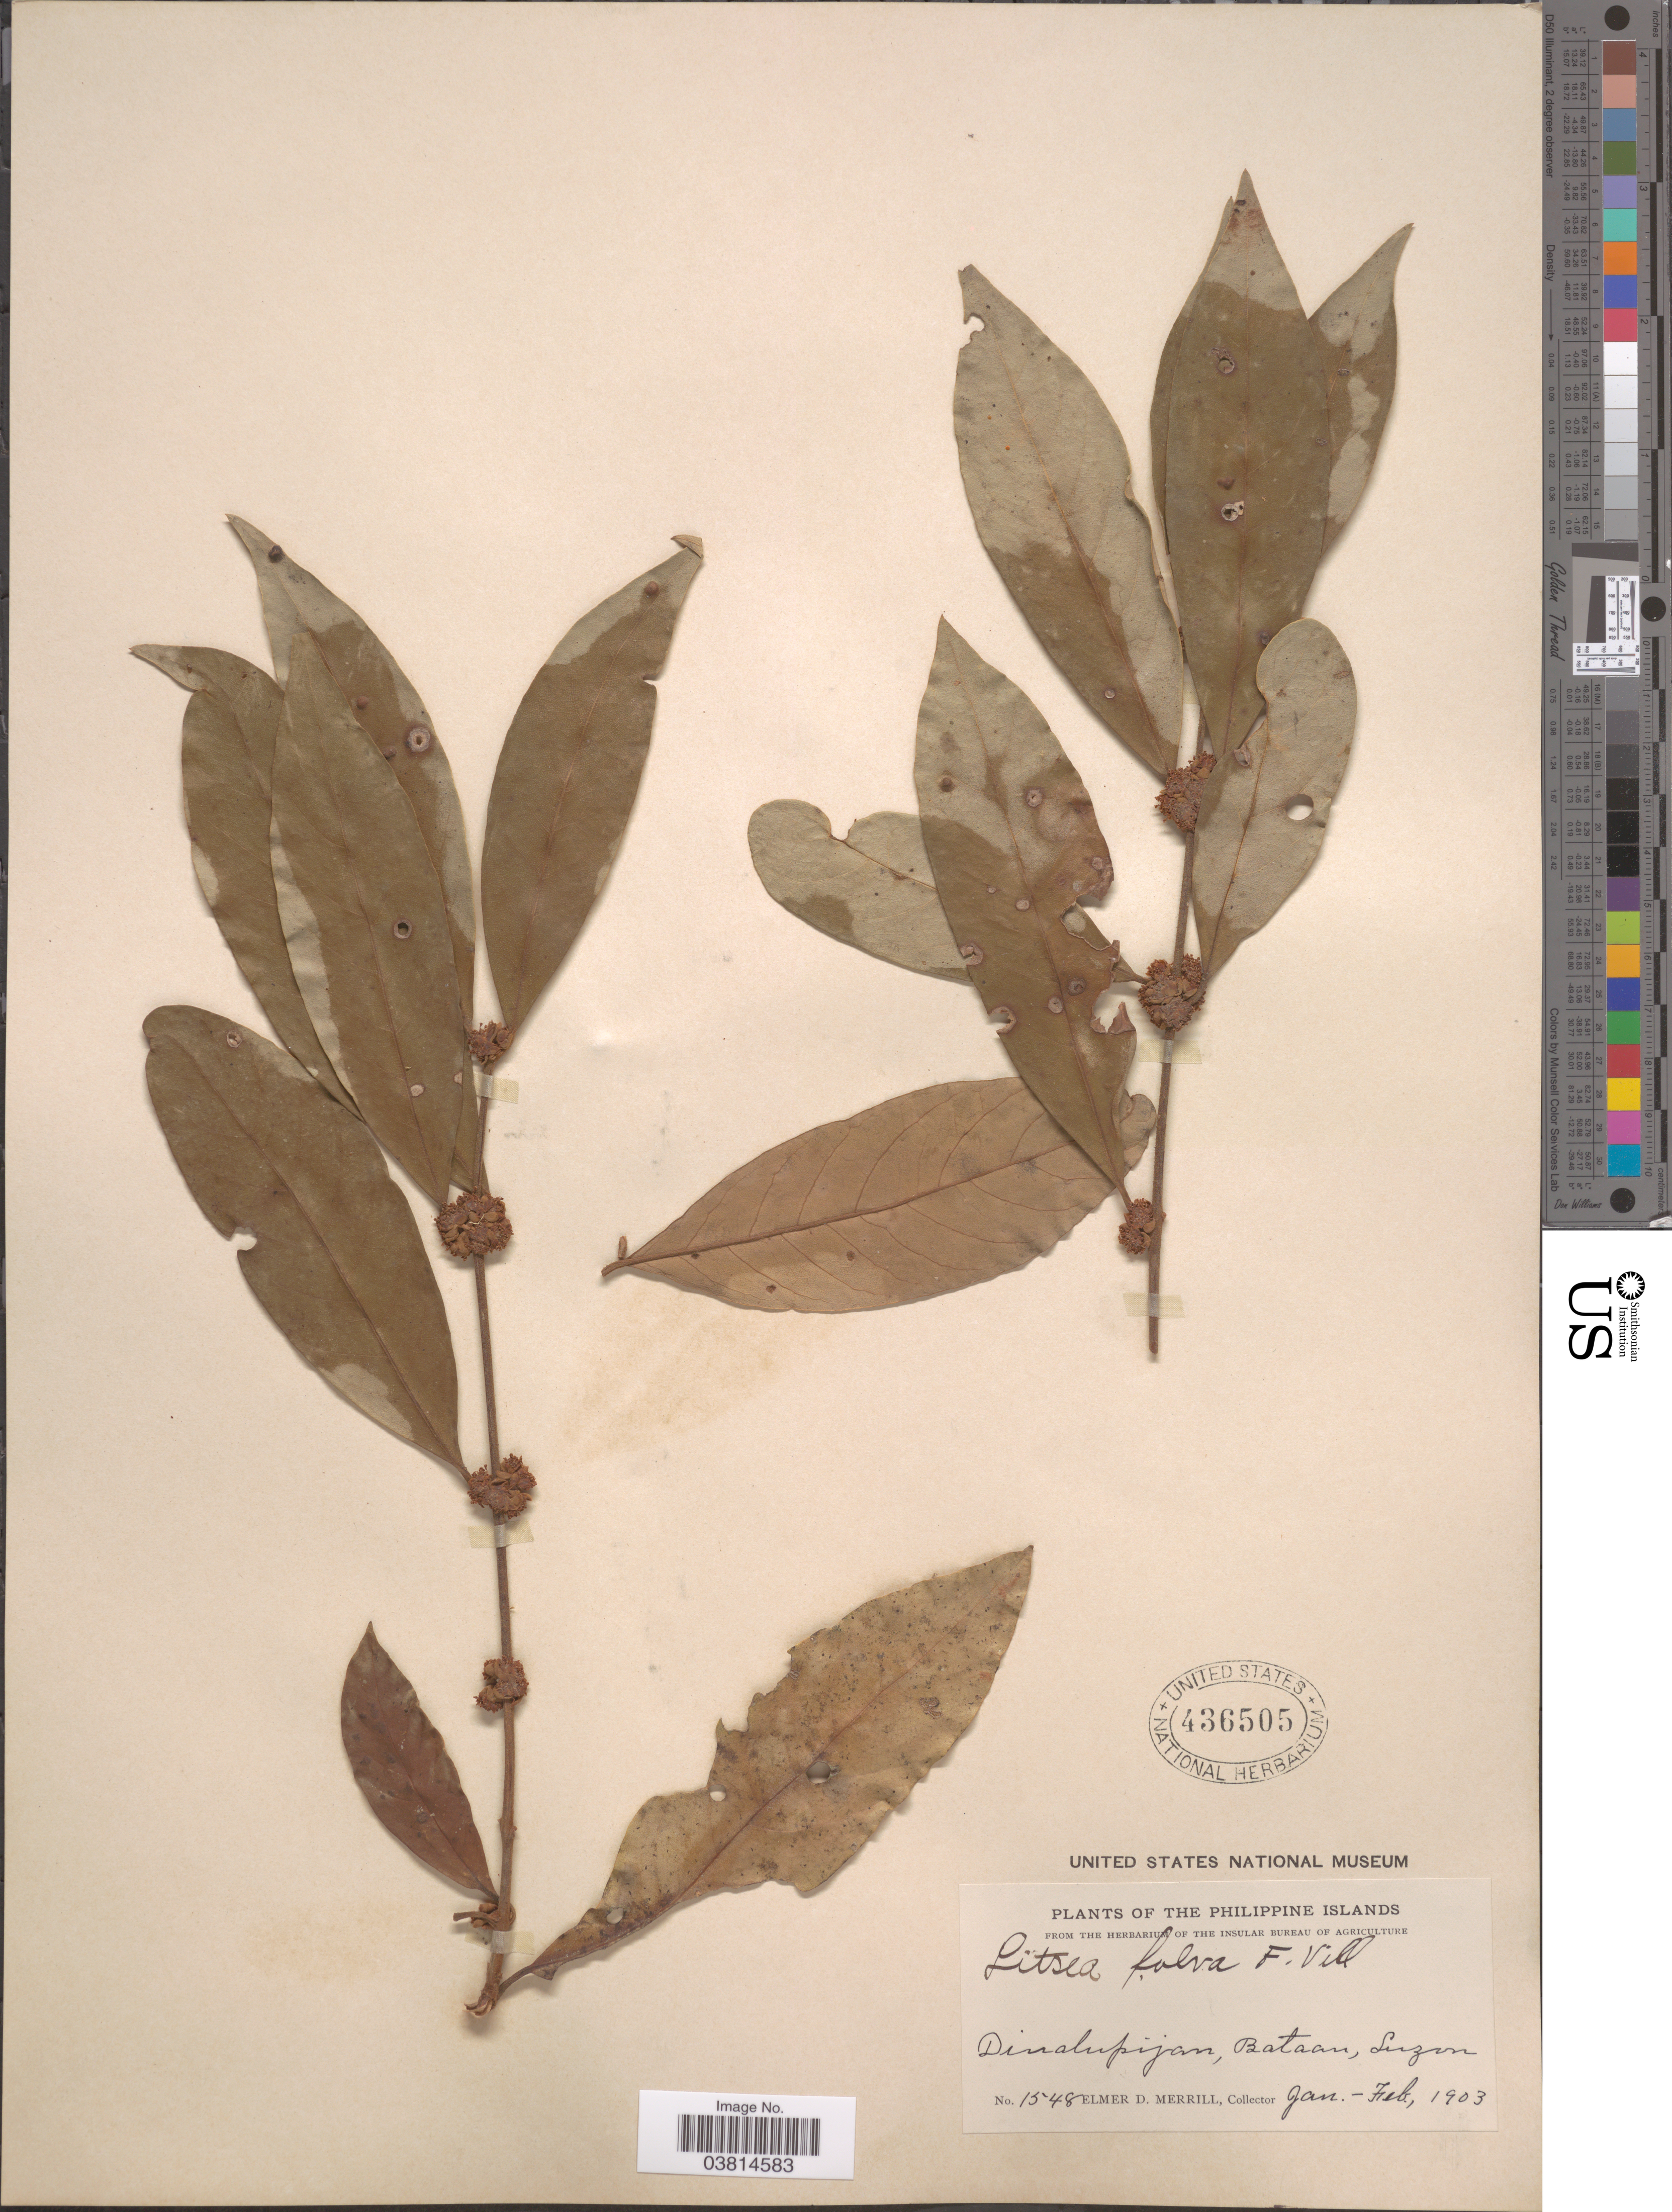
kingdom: Plantae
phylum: Tracheophyta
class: Magnoliopsida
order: Laurales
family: Lauraceae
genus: Litsea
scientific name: Litsea fulva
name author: (Blume) Fern.-Vill.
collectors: E. D. Merrill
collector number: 1548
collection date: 1903-01/1903-02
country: Philippines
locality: Dinalupijan, Bataan, Luzon.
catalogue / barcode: US 436505